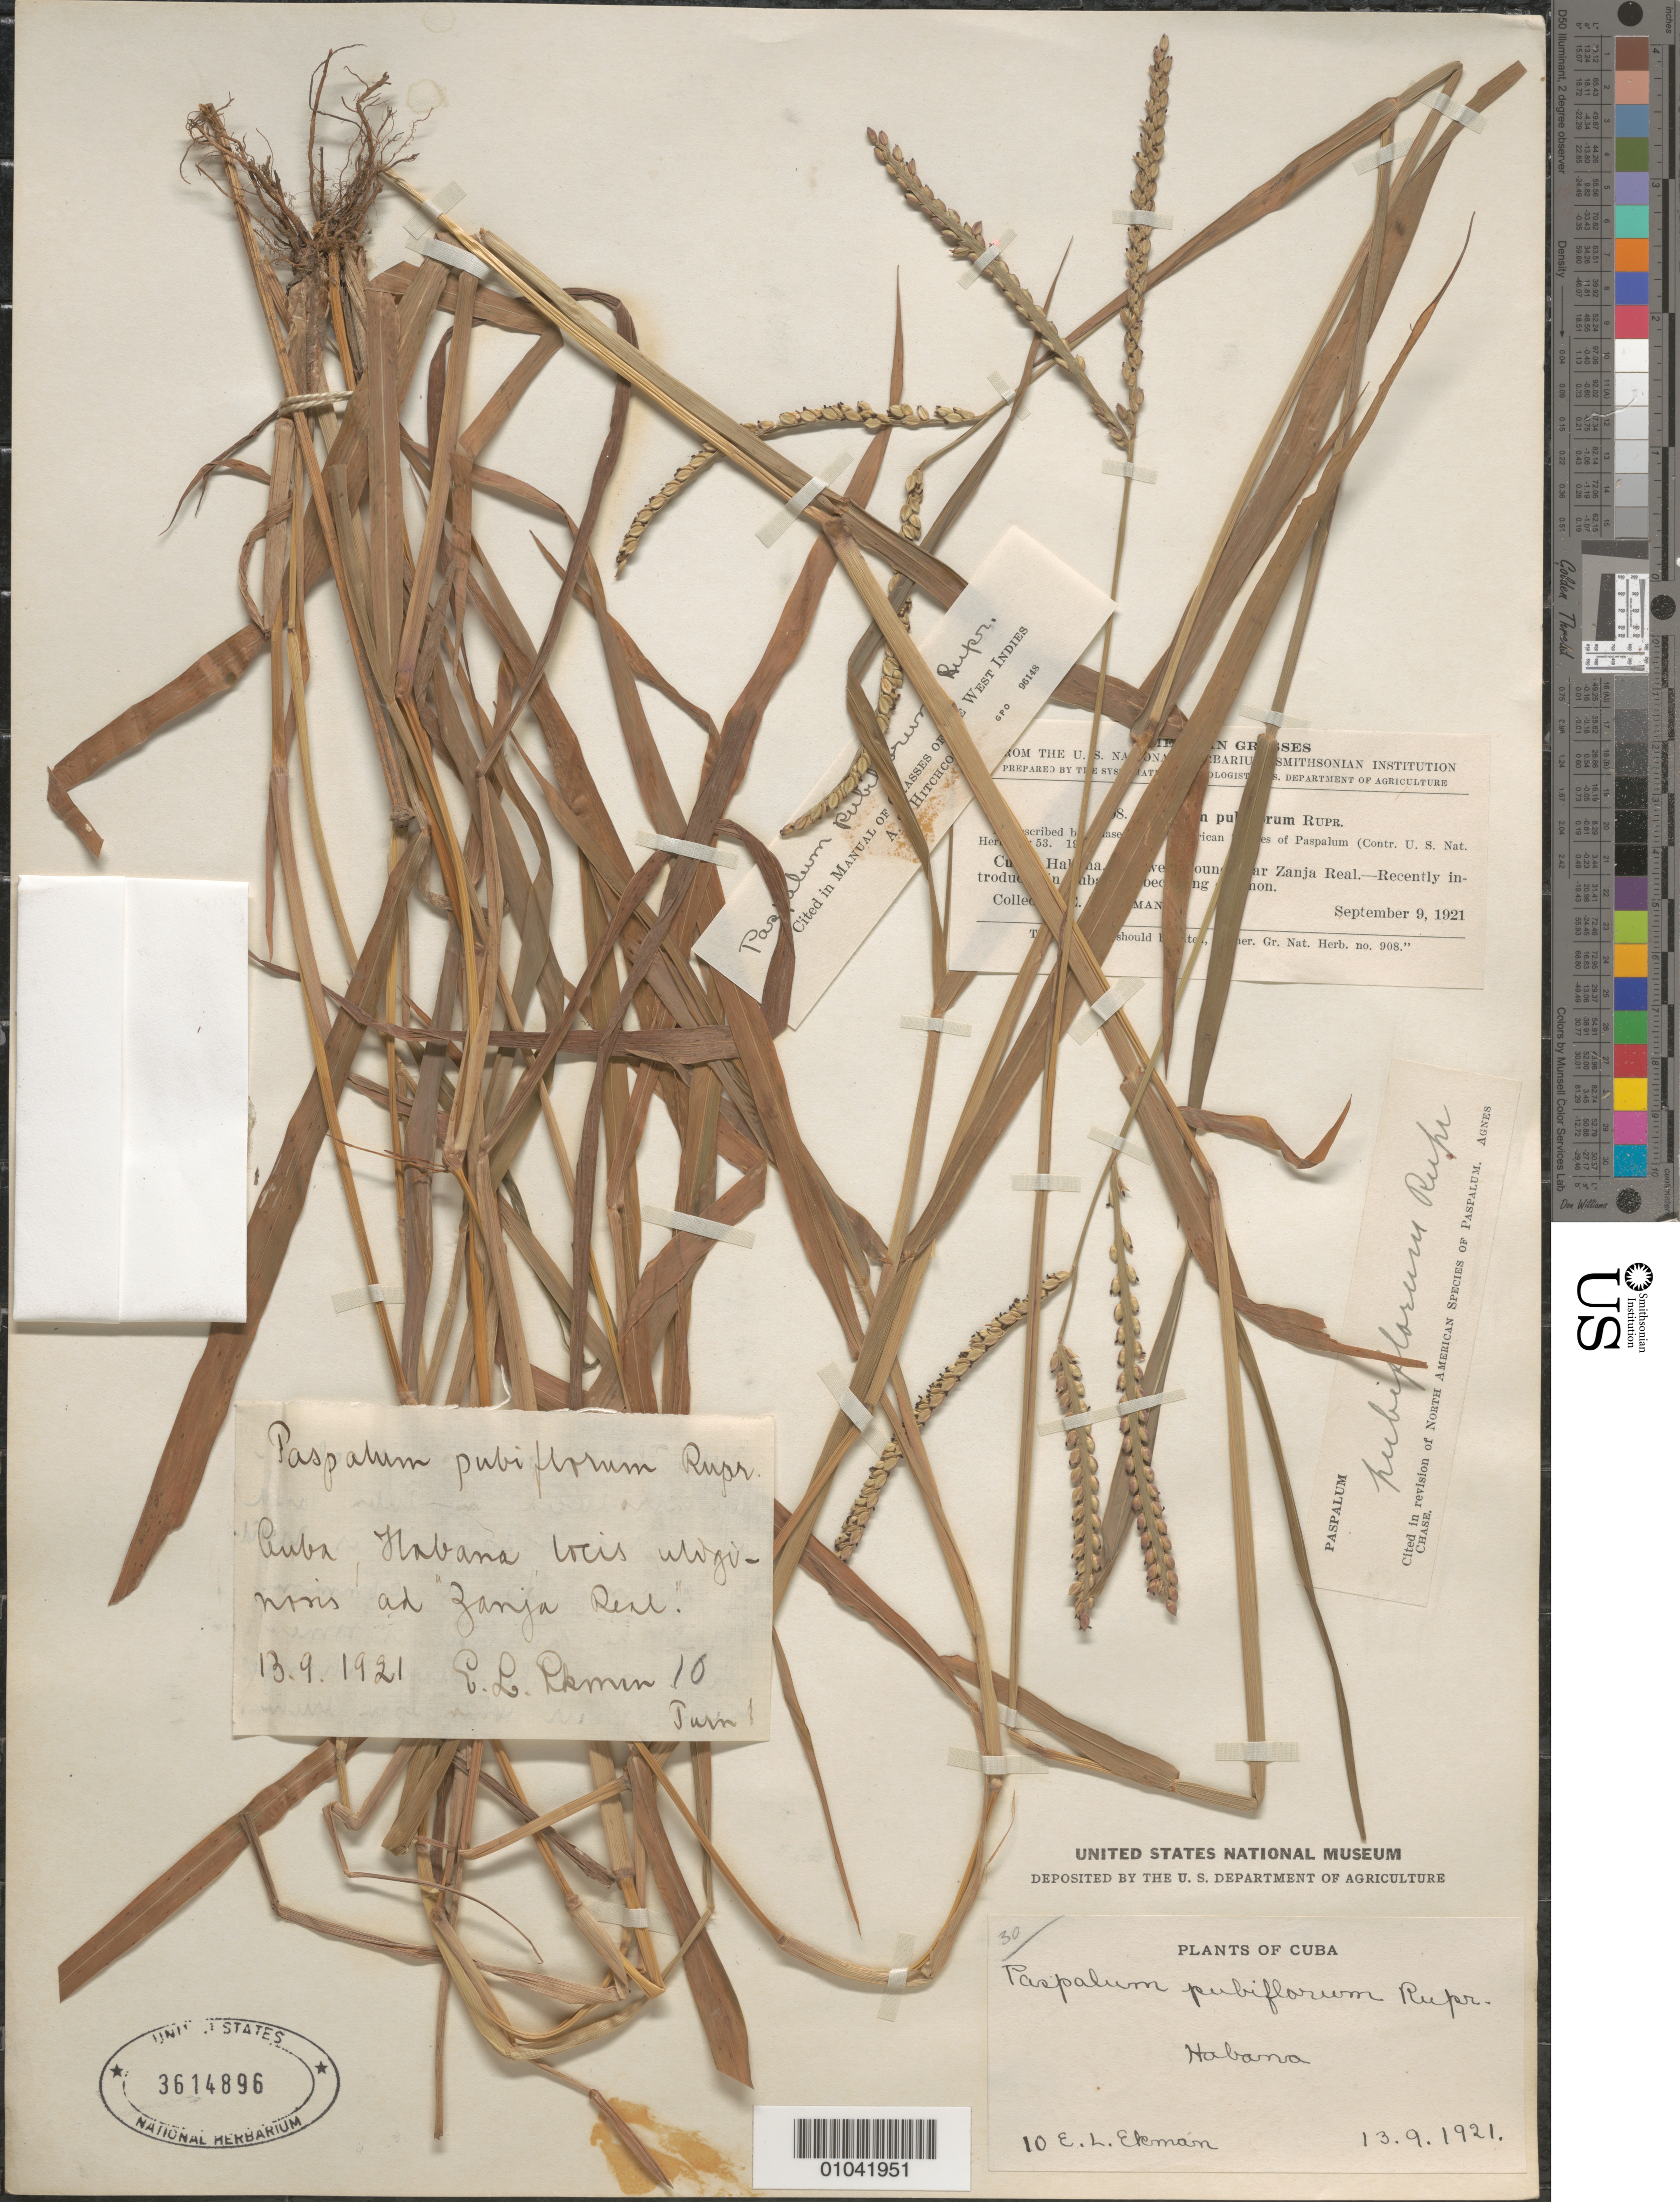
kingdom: Plantae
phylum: Tracheophyta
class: Liliopsida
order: Poales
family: Poaceae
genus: Paspalum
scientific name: Paspalum pubiflorum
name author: Rupr. ex E. Fourn.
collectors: E. L. Ekman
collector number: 10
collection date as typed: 13 Sep 1921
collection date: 1921-09-13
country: Cuba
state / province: La Habana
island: Cuba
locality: Near Zanja Real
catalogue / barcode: US 3614896